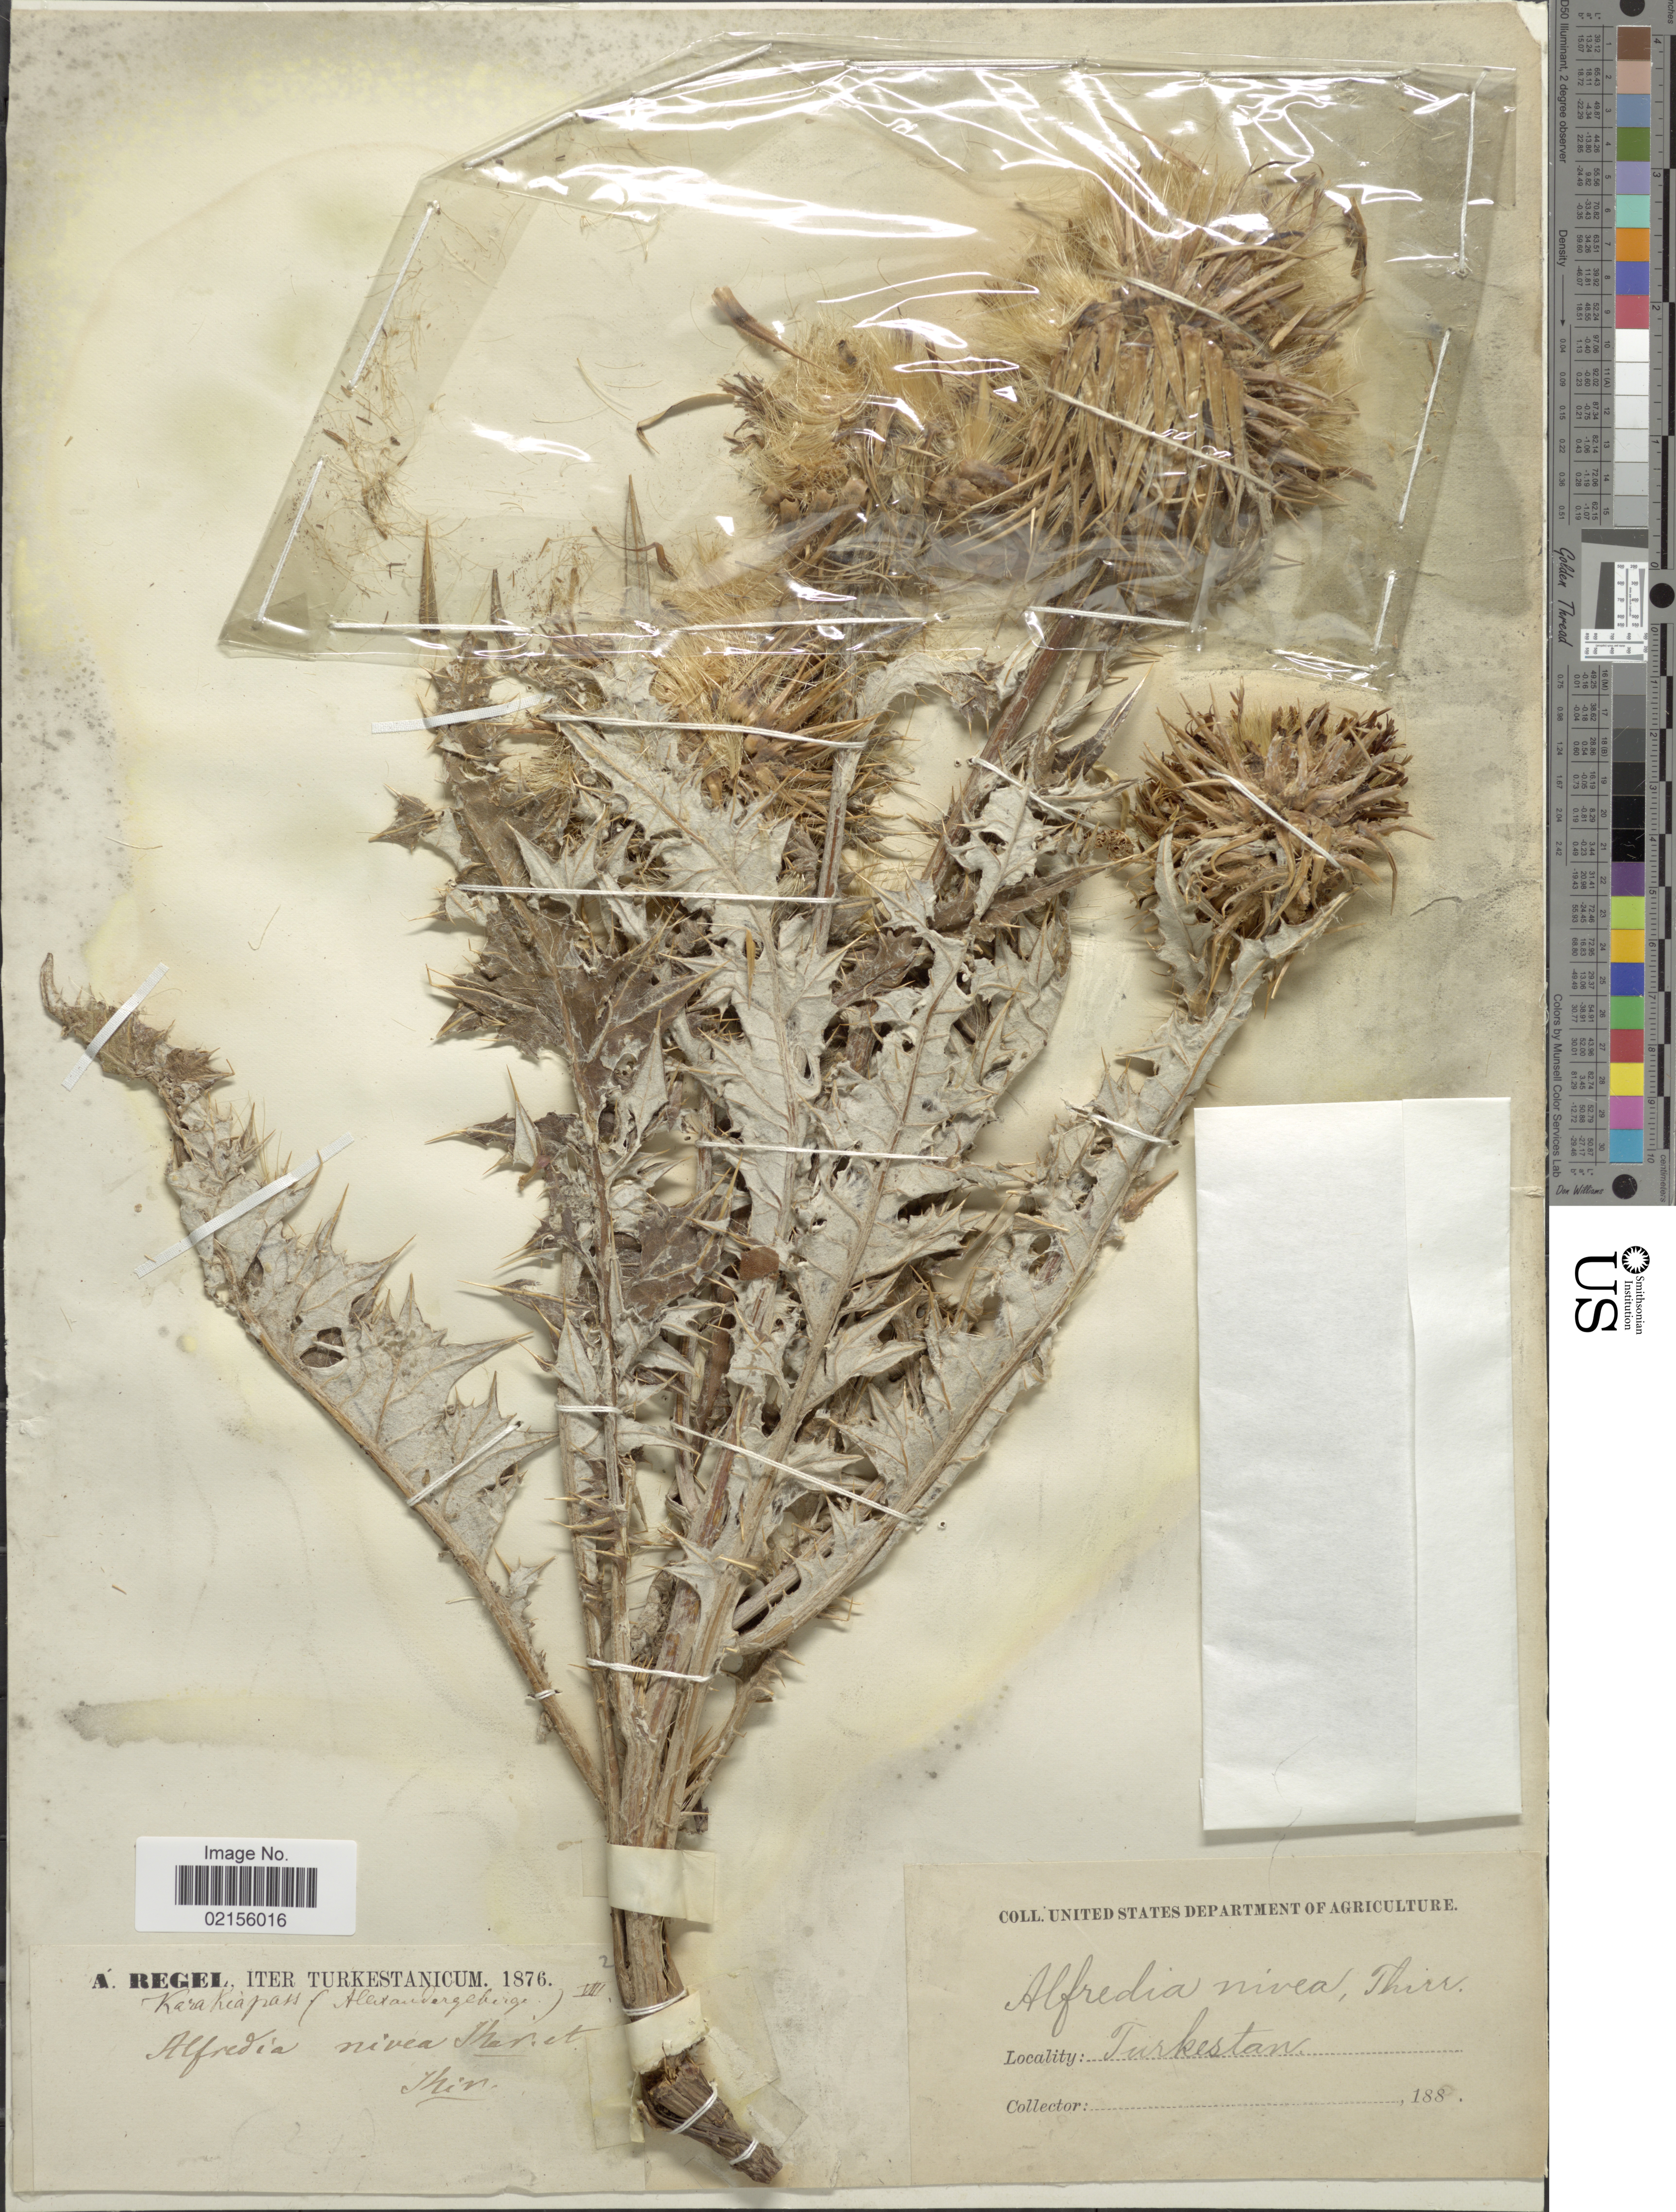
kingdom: Plantae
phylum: Tracheophyta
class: Magnoliopsida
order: Asterales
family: Asteraceae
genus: Alfredia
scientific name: Alfredia nivea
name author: Kar. & Kir.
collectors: A. Regel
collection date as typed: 188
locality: Turkestan